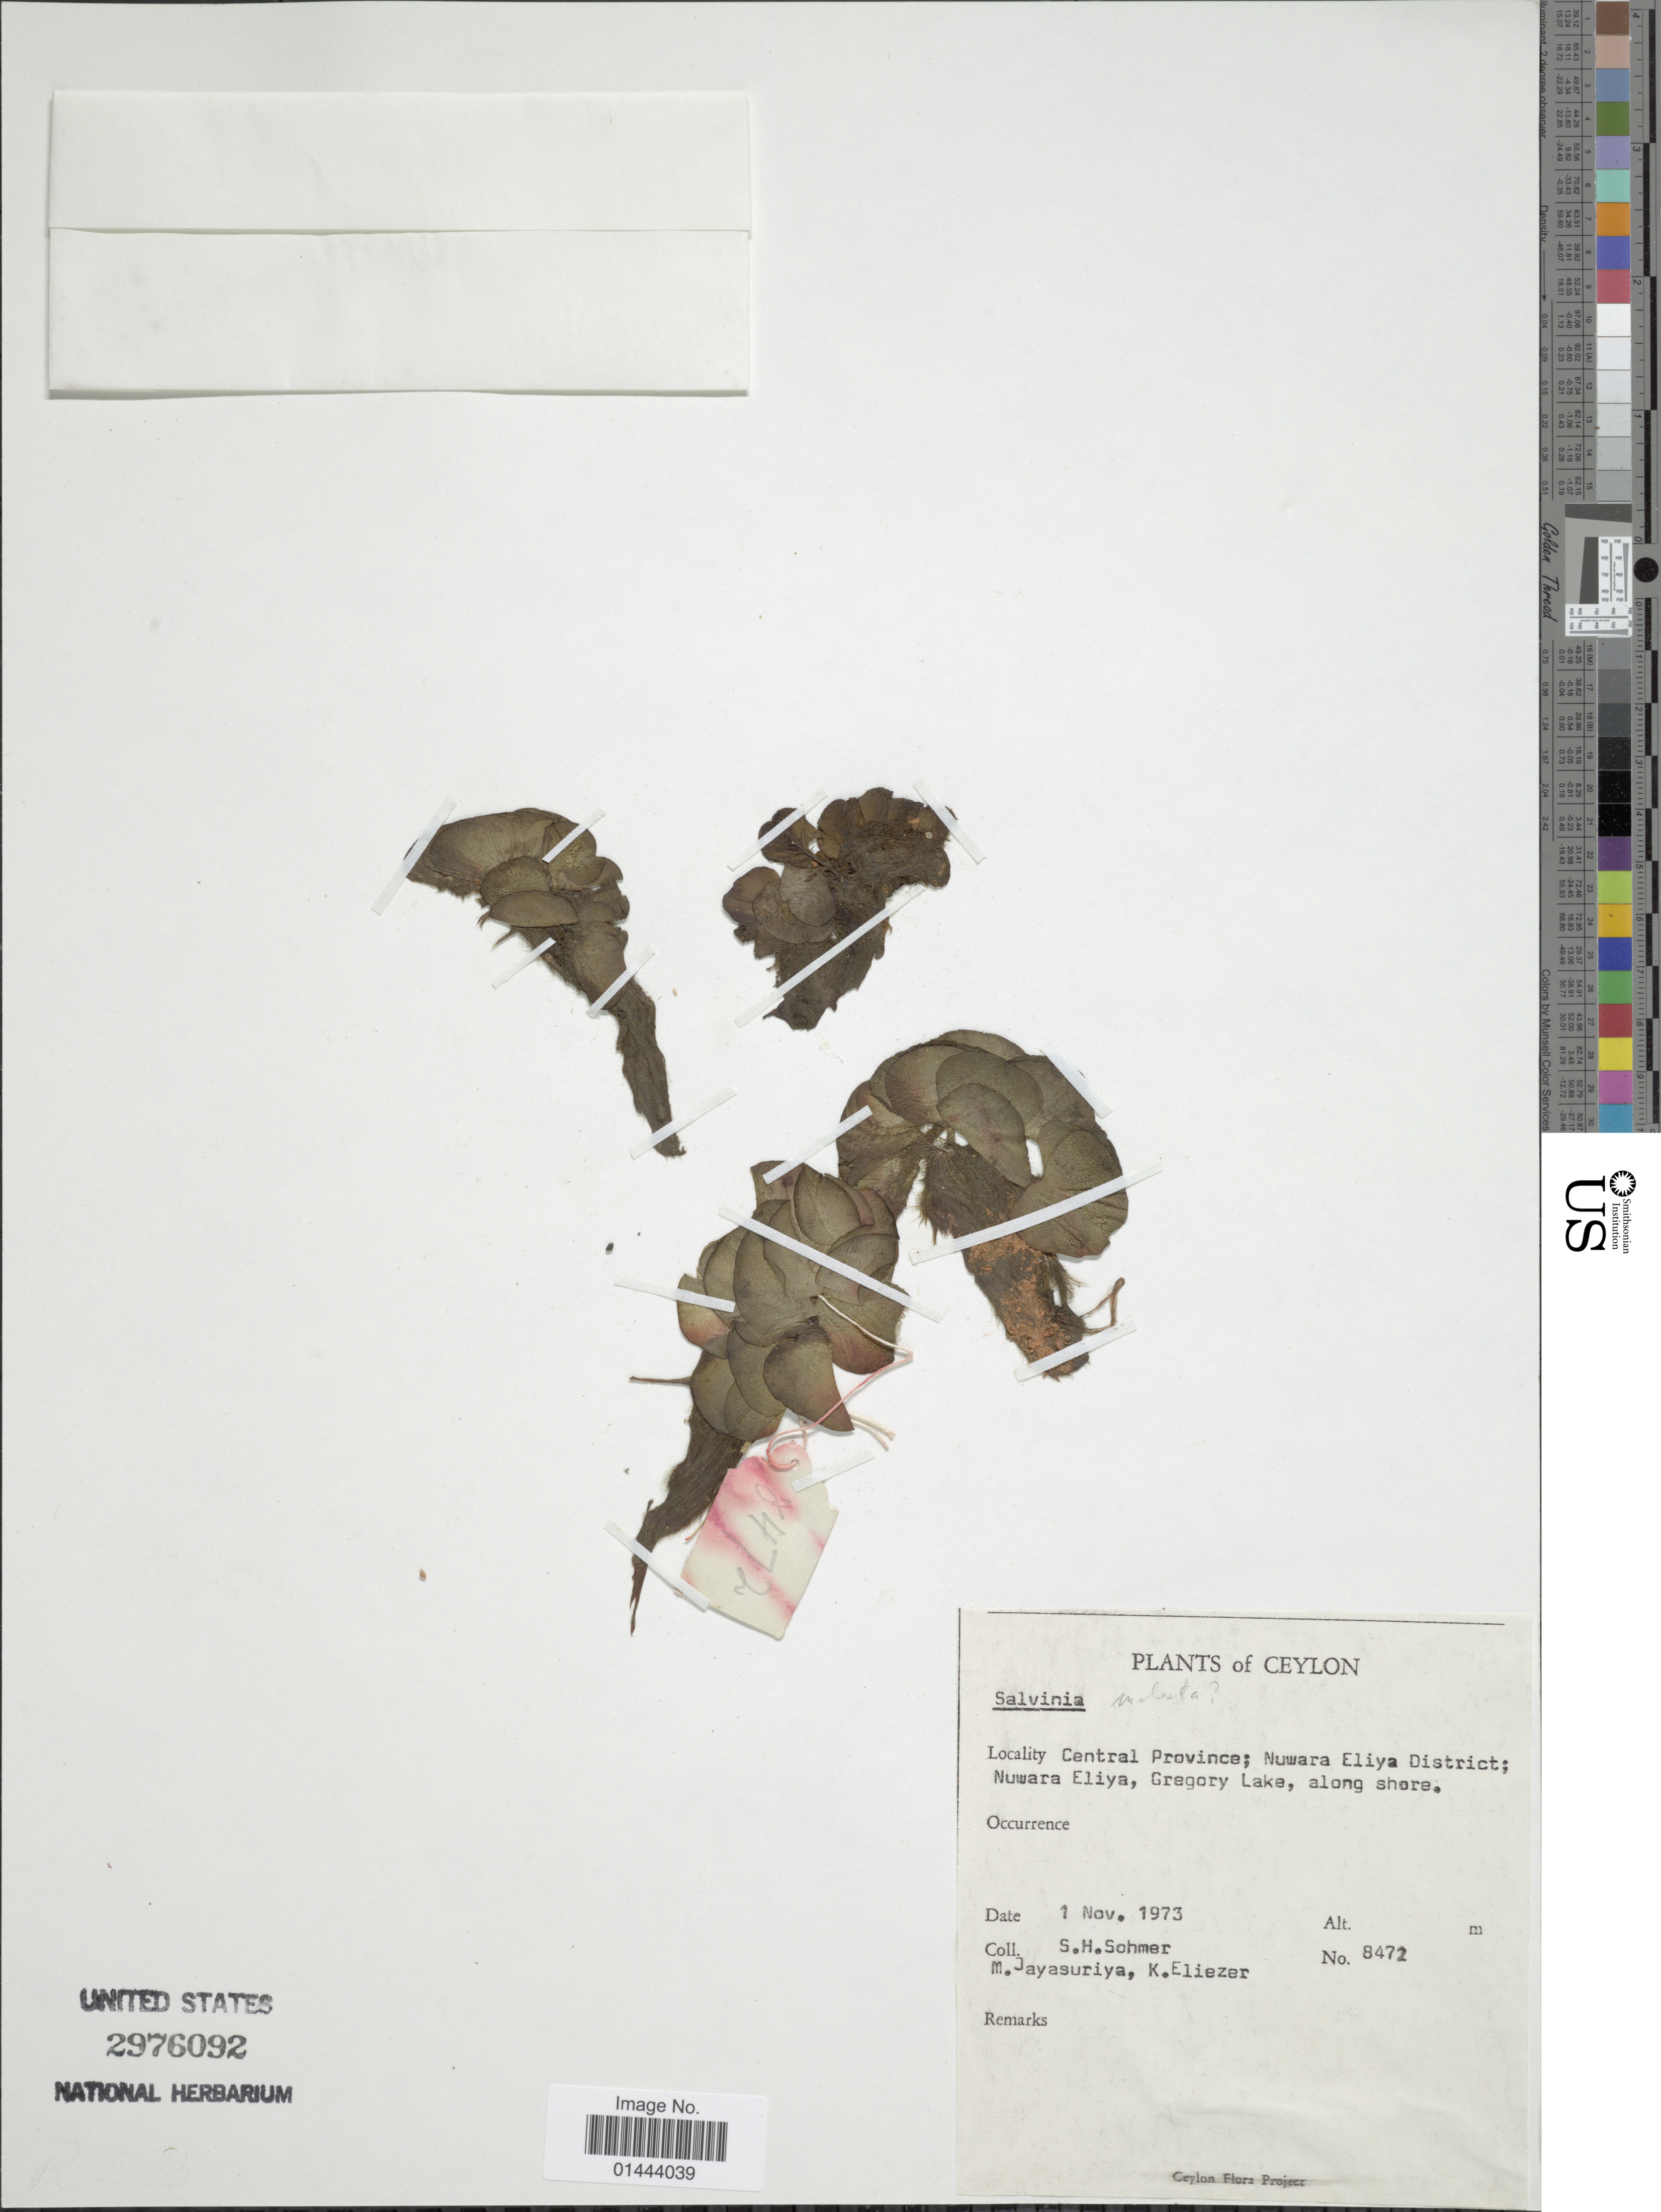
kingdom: Plantae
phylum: Tracheophyta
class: Polypodiopsida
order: Salviniales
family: Salviniaceae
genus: Salvinia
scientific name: Salvinia molesta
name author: D.S. Mitch.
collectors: S. H. Sohmer & M. Jayasuria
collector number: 8472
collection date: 1973-11-01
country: Sri Lanka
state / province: North Central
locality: Nuwara Eliya District; Nuwara Eliya, Gregory lake, along shore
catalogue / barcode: US 2976092